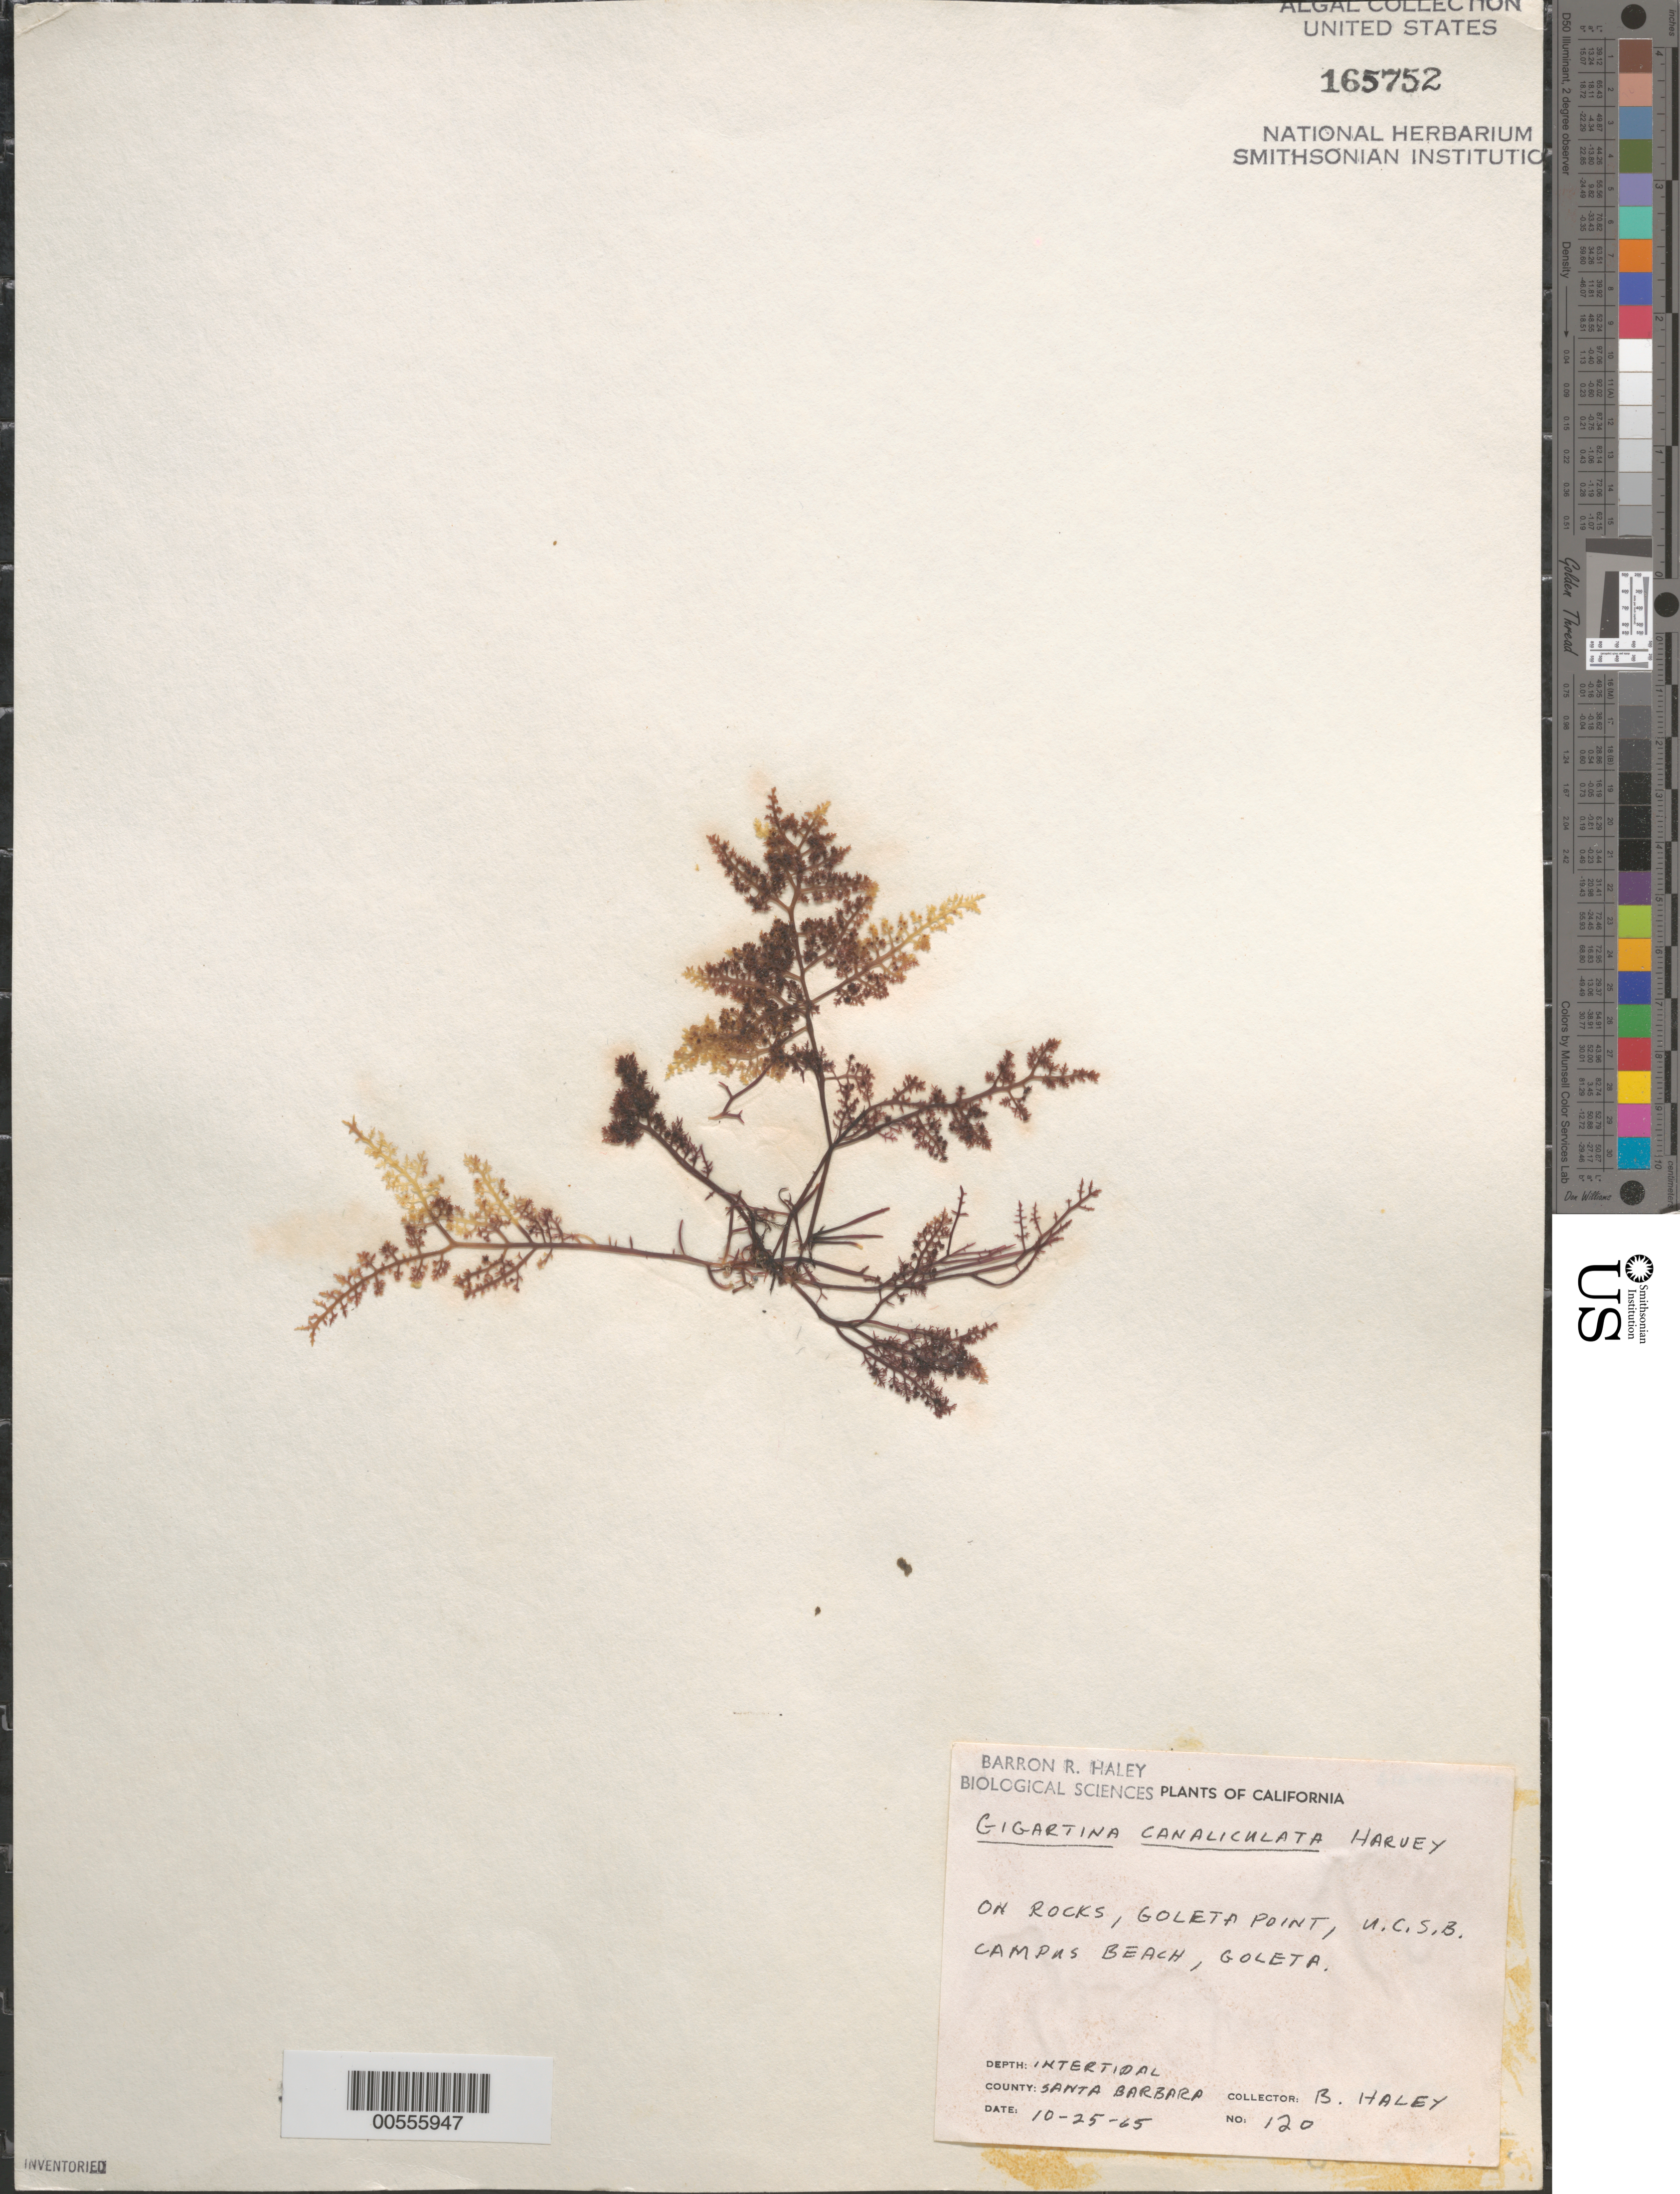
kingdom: Plantae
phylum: Rhodophyta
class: Florideophyceae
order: Gigartinales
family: Gigartinaceae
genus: Chondracanthus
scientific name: Chondracanthus canaliculatus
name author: (Harv.) Guiry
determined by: Algae name updating Project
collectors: B. Haley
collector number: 120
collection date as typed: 25 Oct 1965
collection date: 1965-10-25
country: United States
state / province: California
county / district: Santa Barbara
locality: Goleta Point, University of California Santa Barbara, Campus Beach, Goleta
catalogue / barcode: US 165752